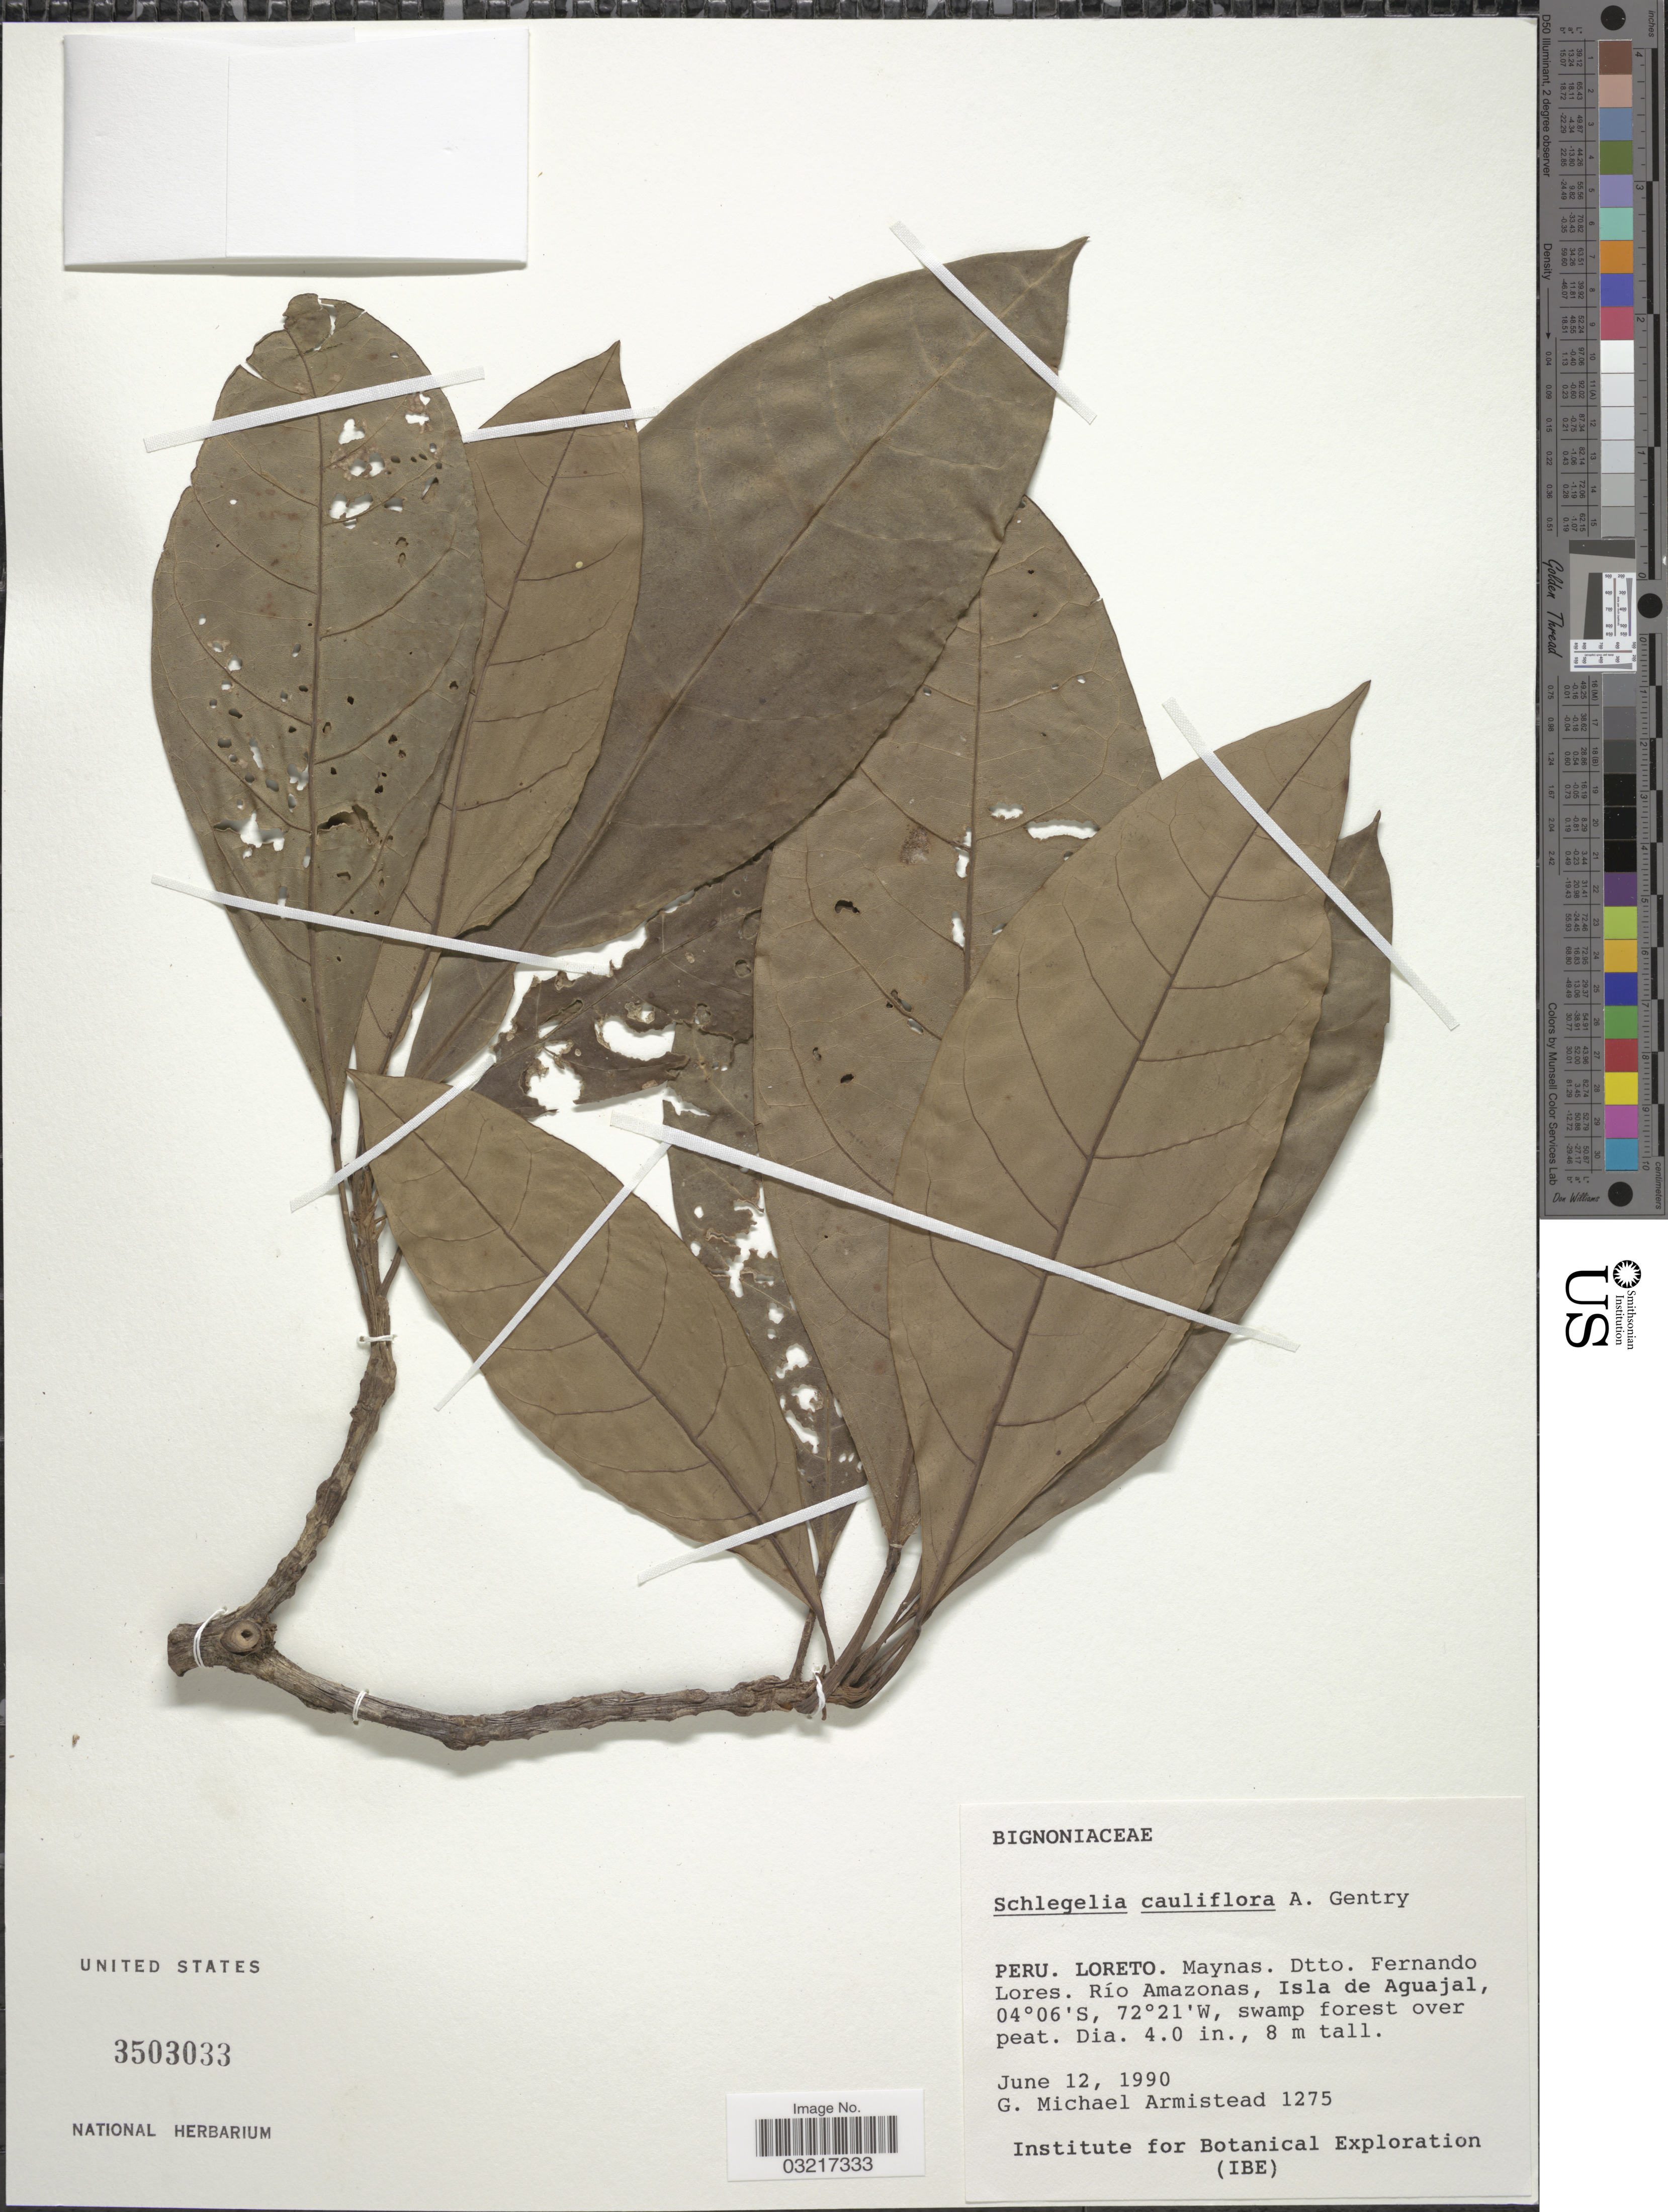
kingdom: Plantae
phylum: Tracheophyta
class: Magnoliopsida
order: Lamiales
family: Schlegeliaceae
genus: Schlegelia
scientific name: Schlegelia cauliflora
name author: A.H. Gentry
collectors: G. Armistead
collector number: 1275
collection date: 1990-06-12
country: Peru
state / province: Loreto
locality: Maynas. Dtto. Fernando Lores. Río Amazonas, Isla de Aguajal.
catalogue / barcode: US 3503033